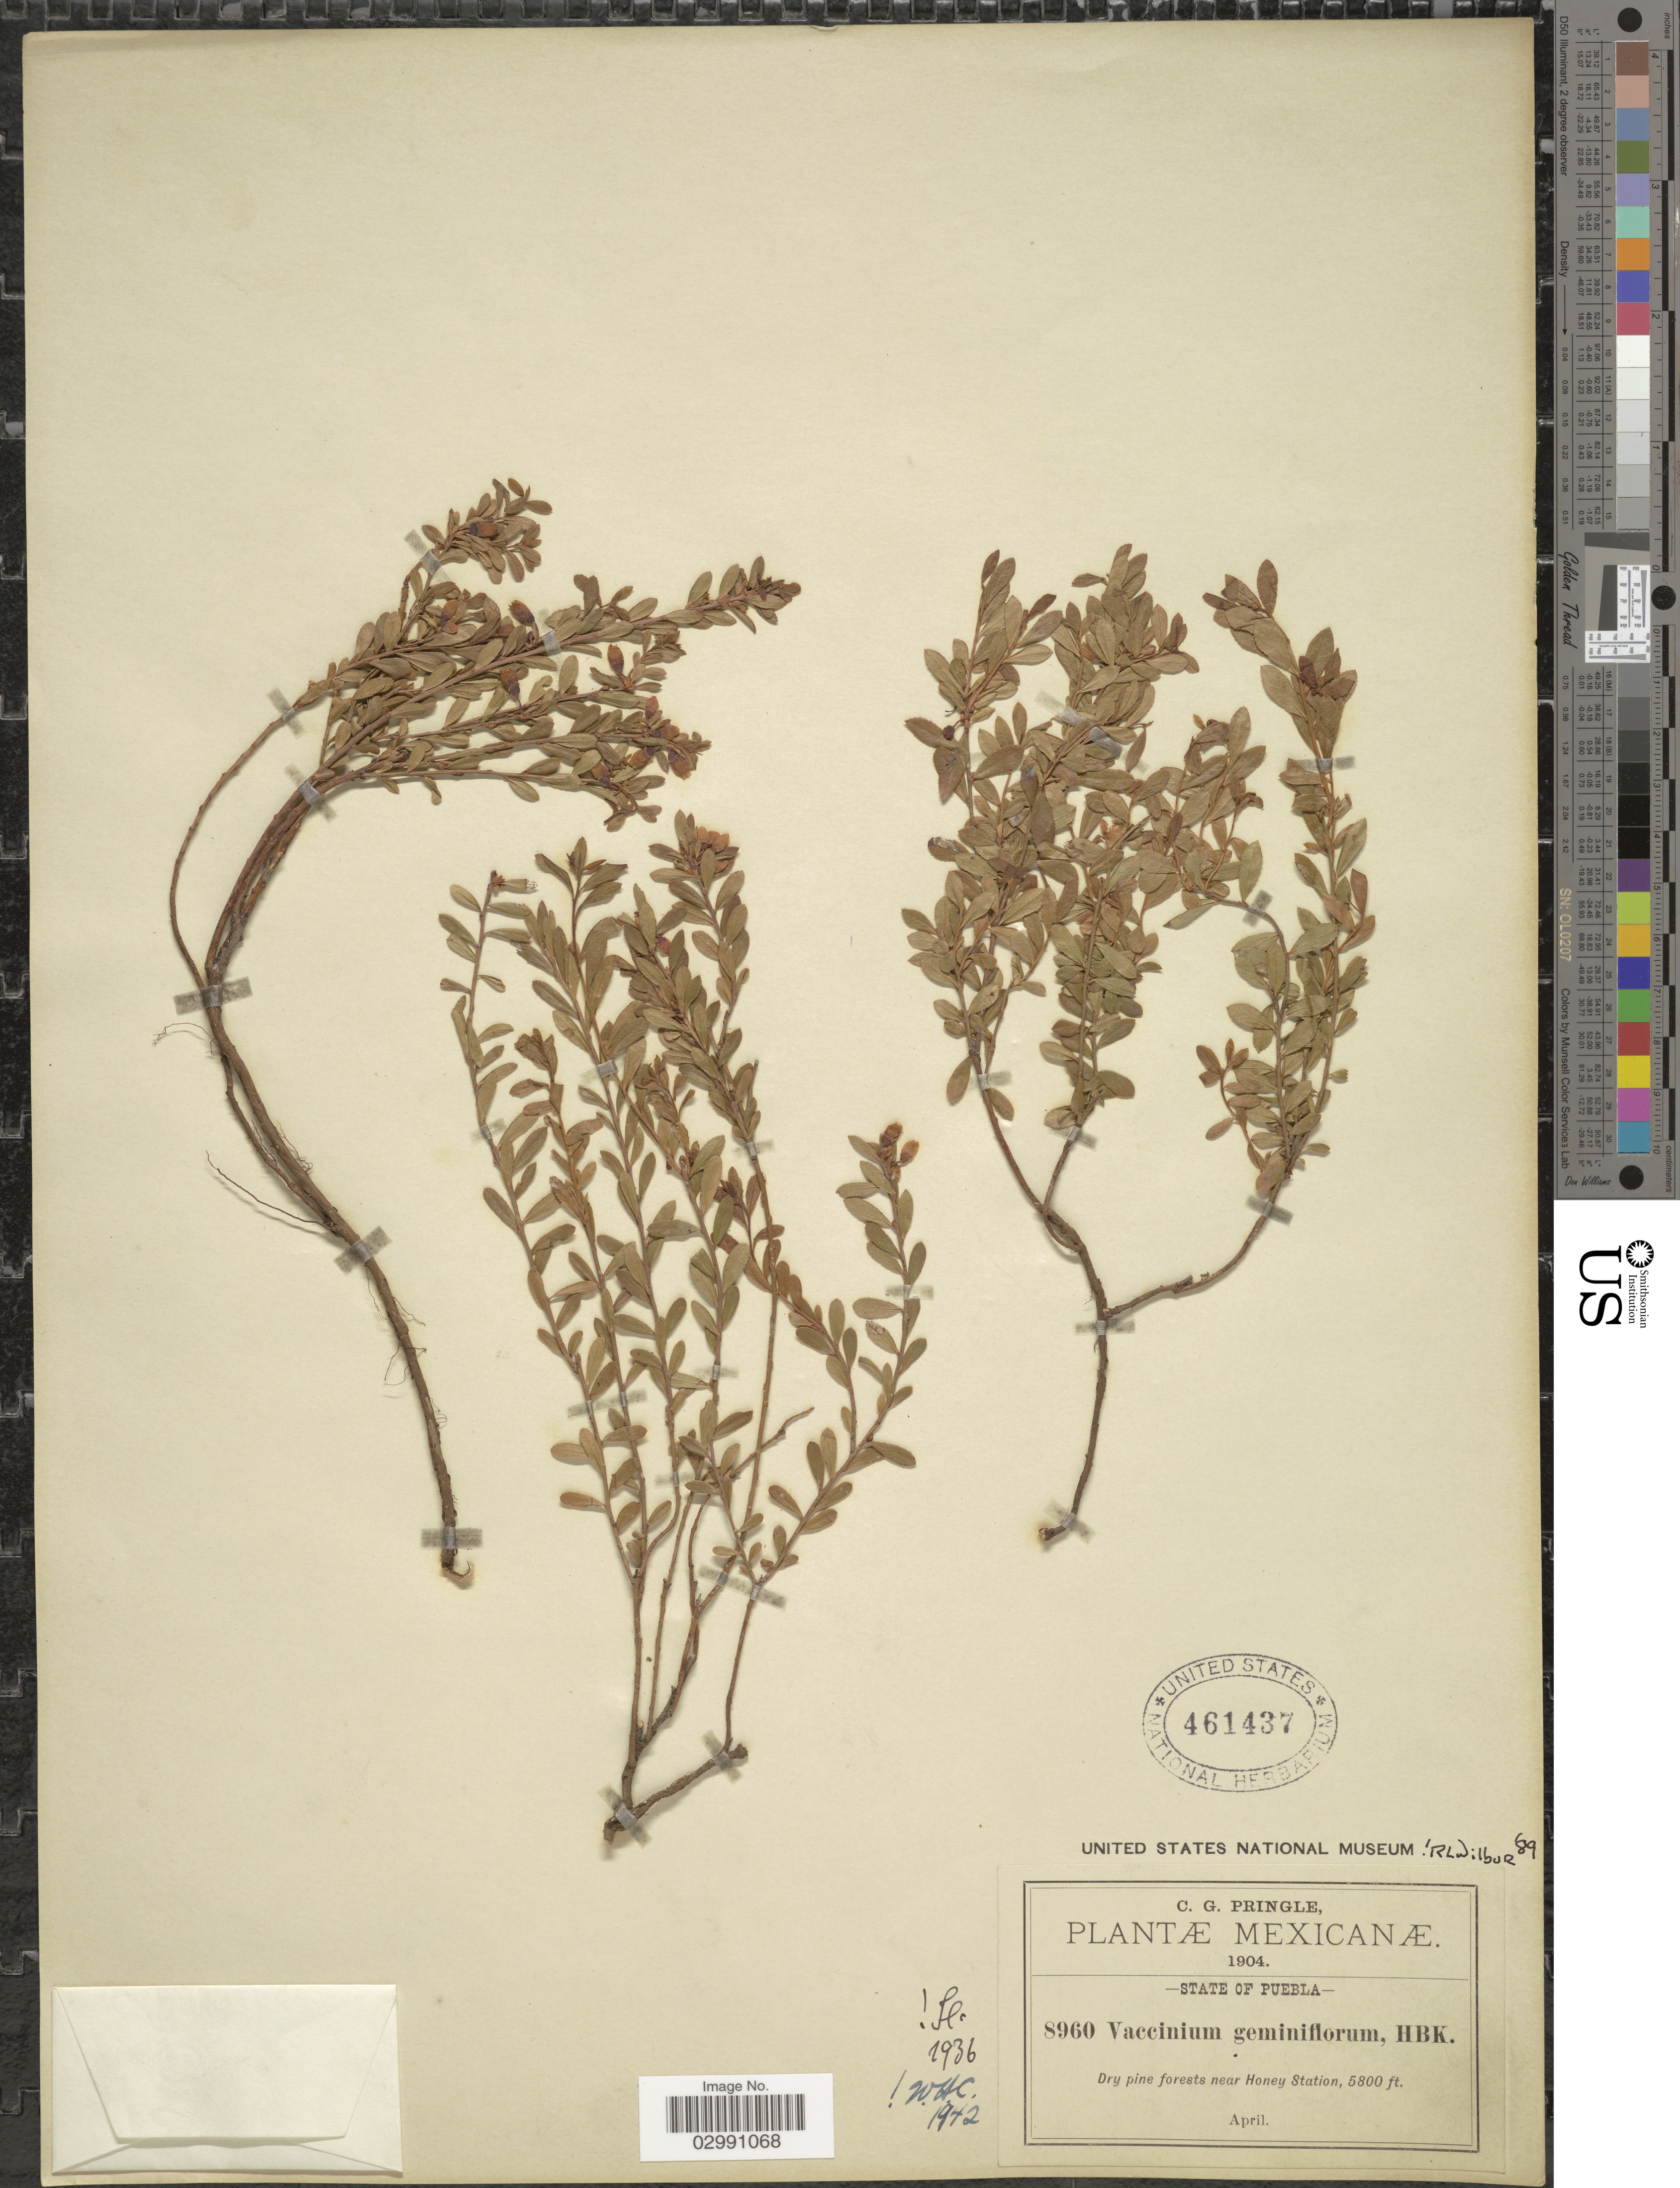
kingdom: Plantae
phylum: Tracheophyta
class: Magnoliopsida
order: Ericales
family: Ericaceae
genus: Vaccinium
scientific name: Vaccinium geminiflorum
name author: Kunth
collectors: C. G. Pringle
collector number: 8960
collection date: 1904-04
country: Mexico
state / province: Puebla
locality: Dry pine forests near Honey Station.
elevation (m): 1768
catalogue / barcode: US 461437